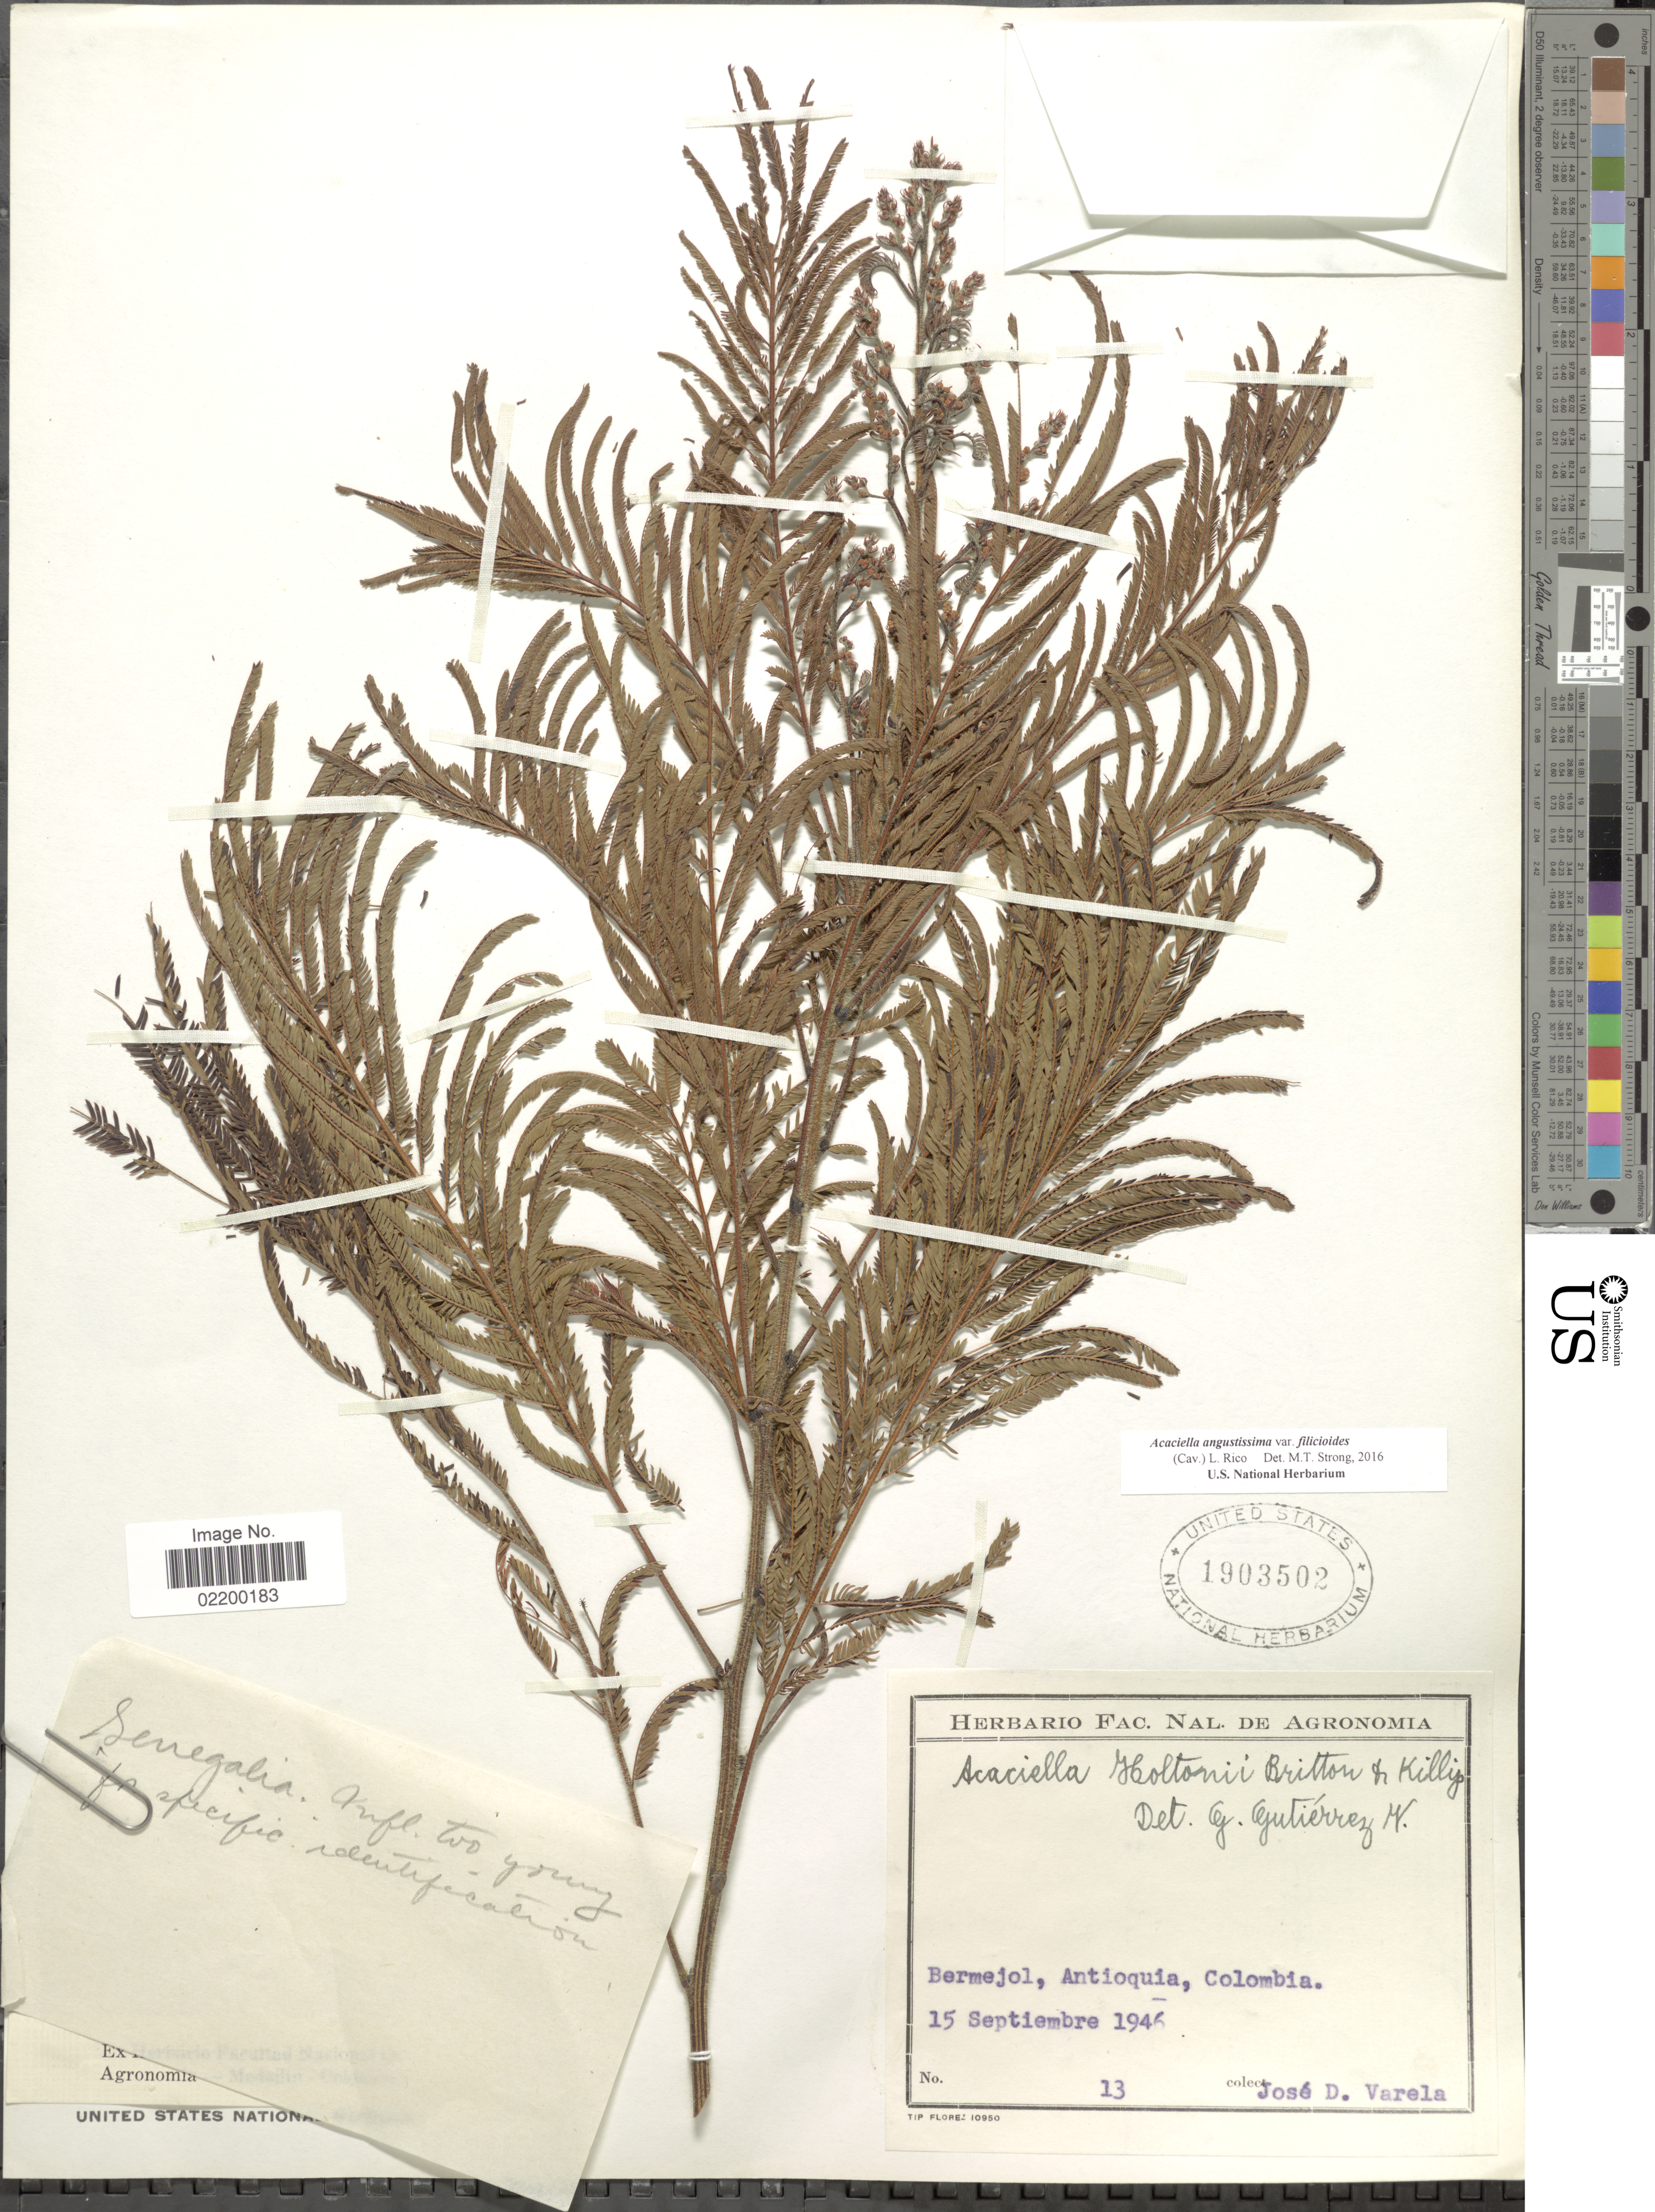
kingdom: Plantae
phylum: Tracheophyta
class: Magnoliopsida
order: Fabales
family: Fabaceae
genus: Acaciella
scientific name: Acaciella angustissima var. filicioides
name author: (Cav.) L. Rico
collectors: J. Varela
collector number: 13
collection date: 1946-09-15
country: Colombia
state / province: Antioquia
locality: Bermejol, Antioquia, Colombia.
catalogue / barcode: US 1903502